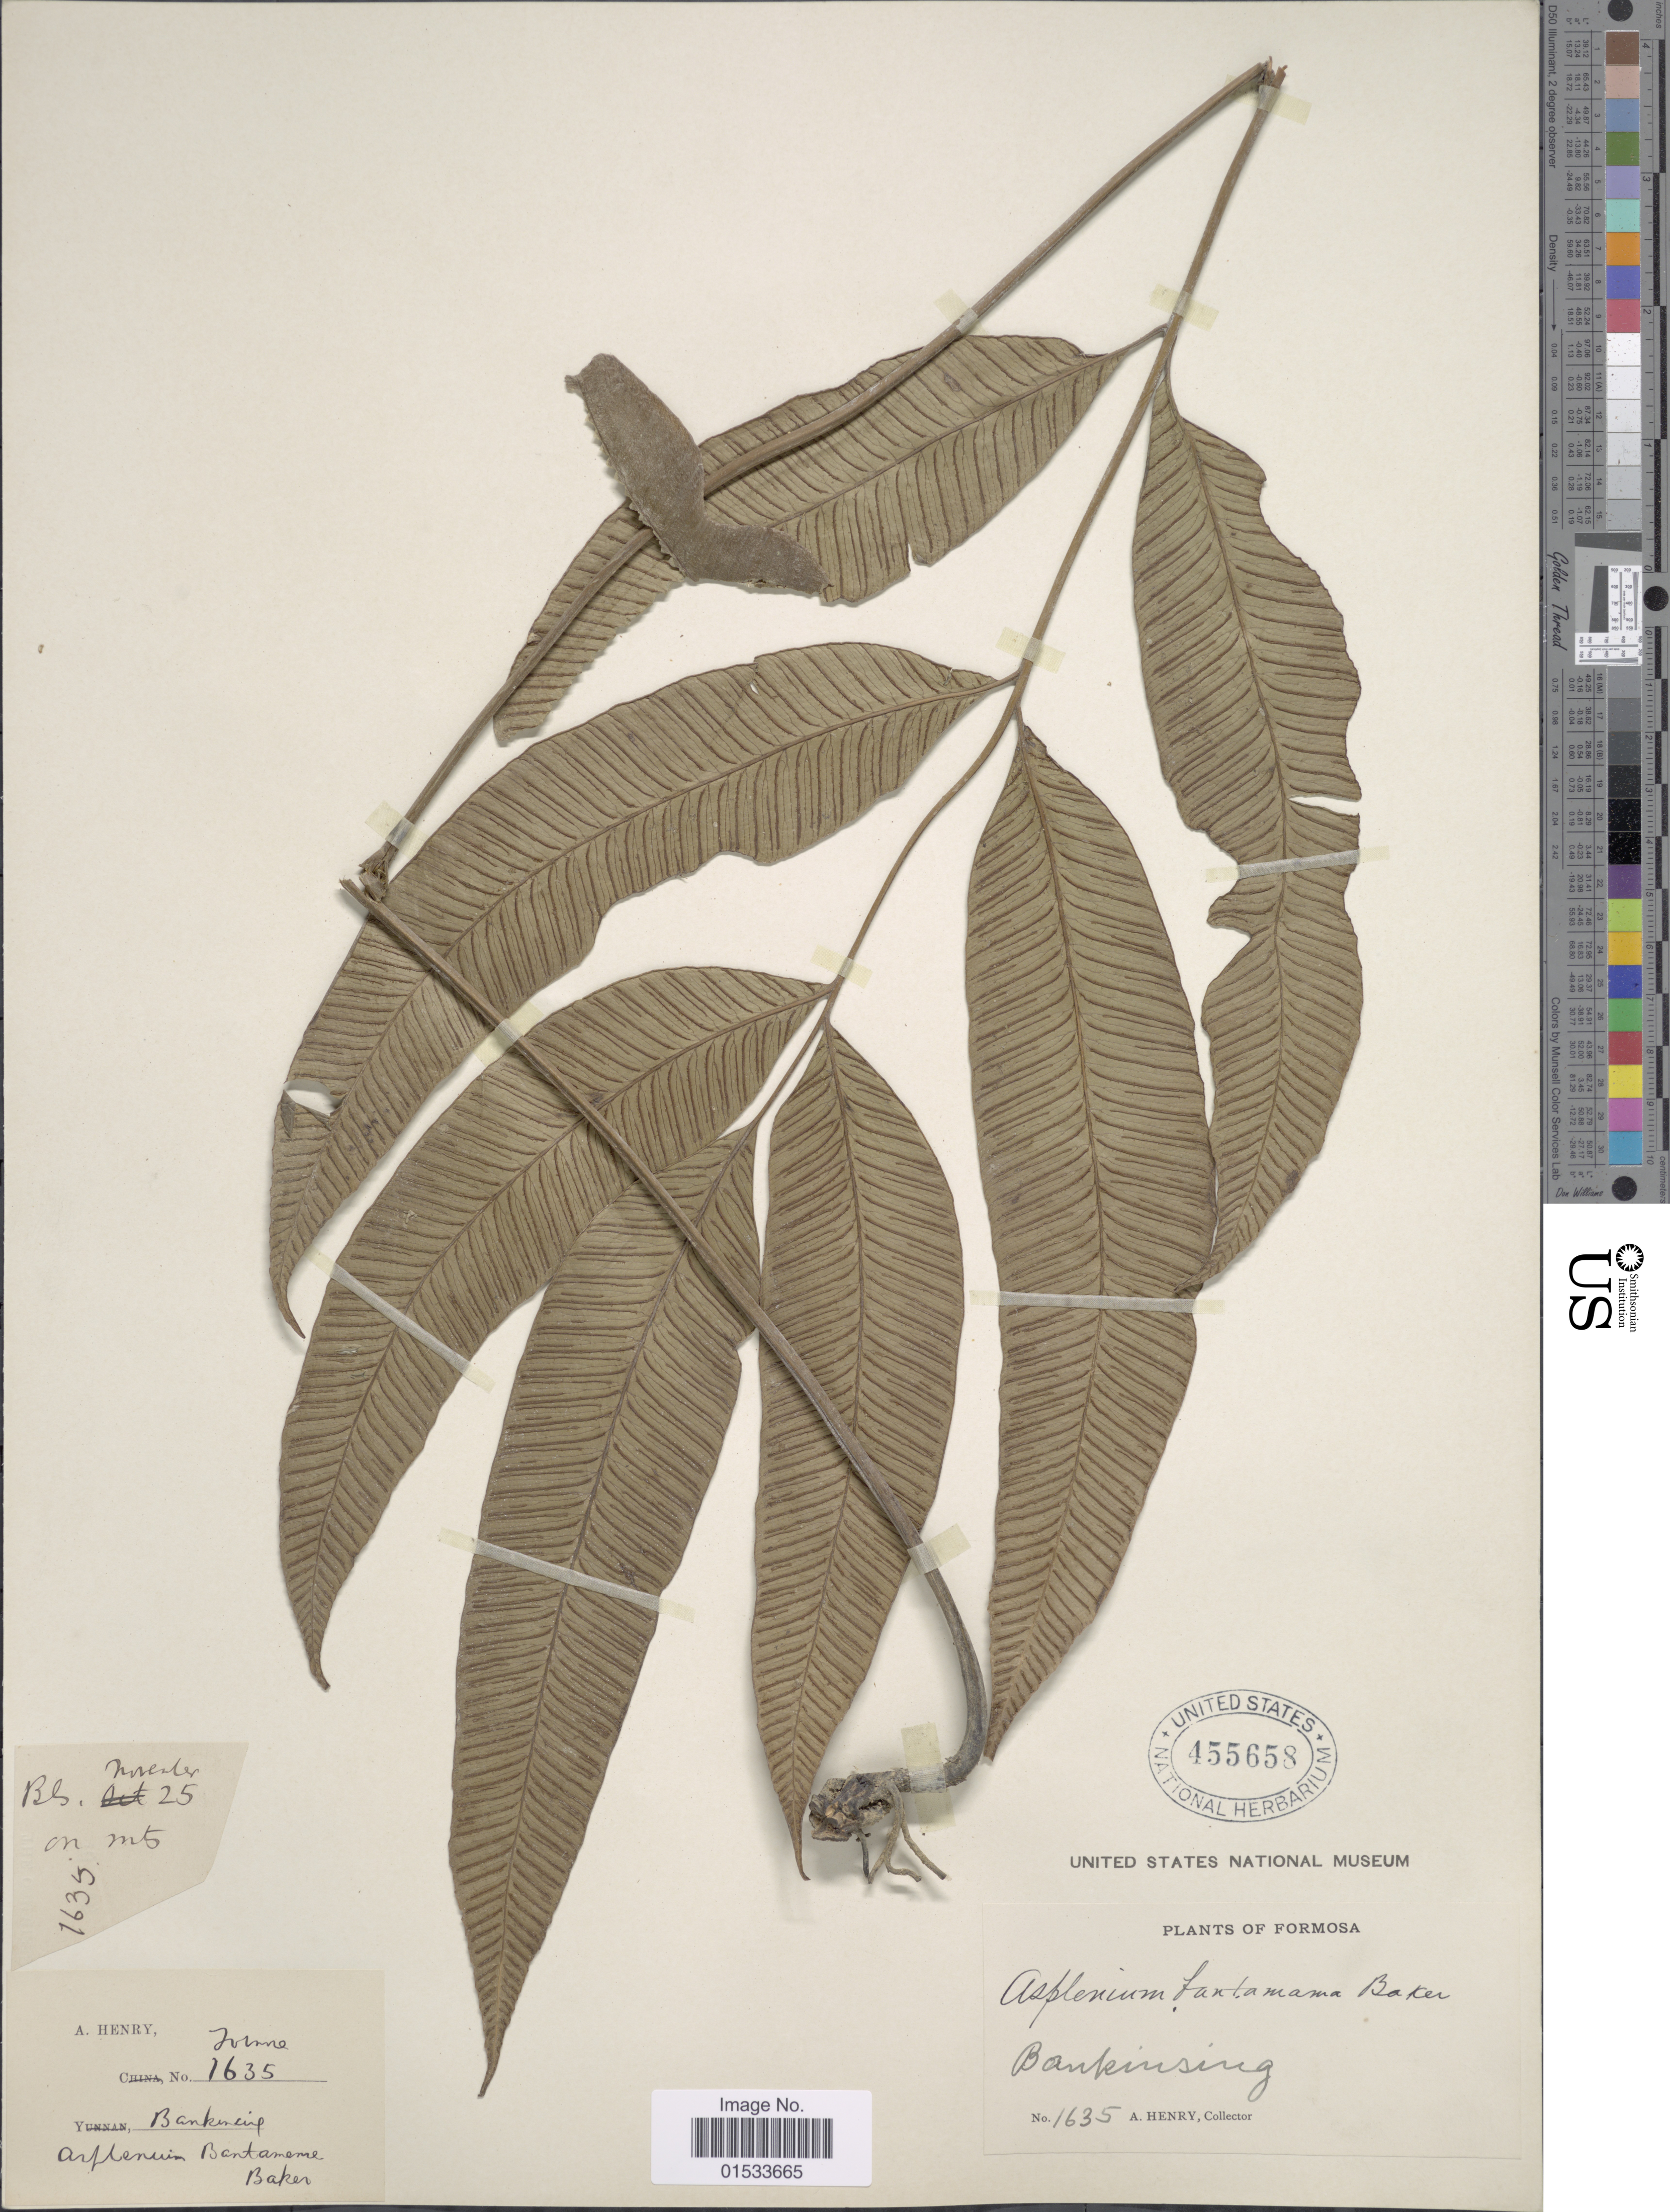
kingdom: Plantae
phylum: Tracheophyta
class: Polypodiopsida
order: Polypodiales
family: Athyriaceae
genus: Diplazium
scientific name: Diplazium donianum var. donianum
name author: (Mett.) Tardieu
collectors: A. Henry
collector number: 1635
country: Taiwan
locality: Formosa, Bankinsing. On mts.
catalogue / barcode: US 455658